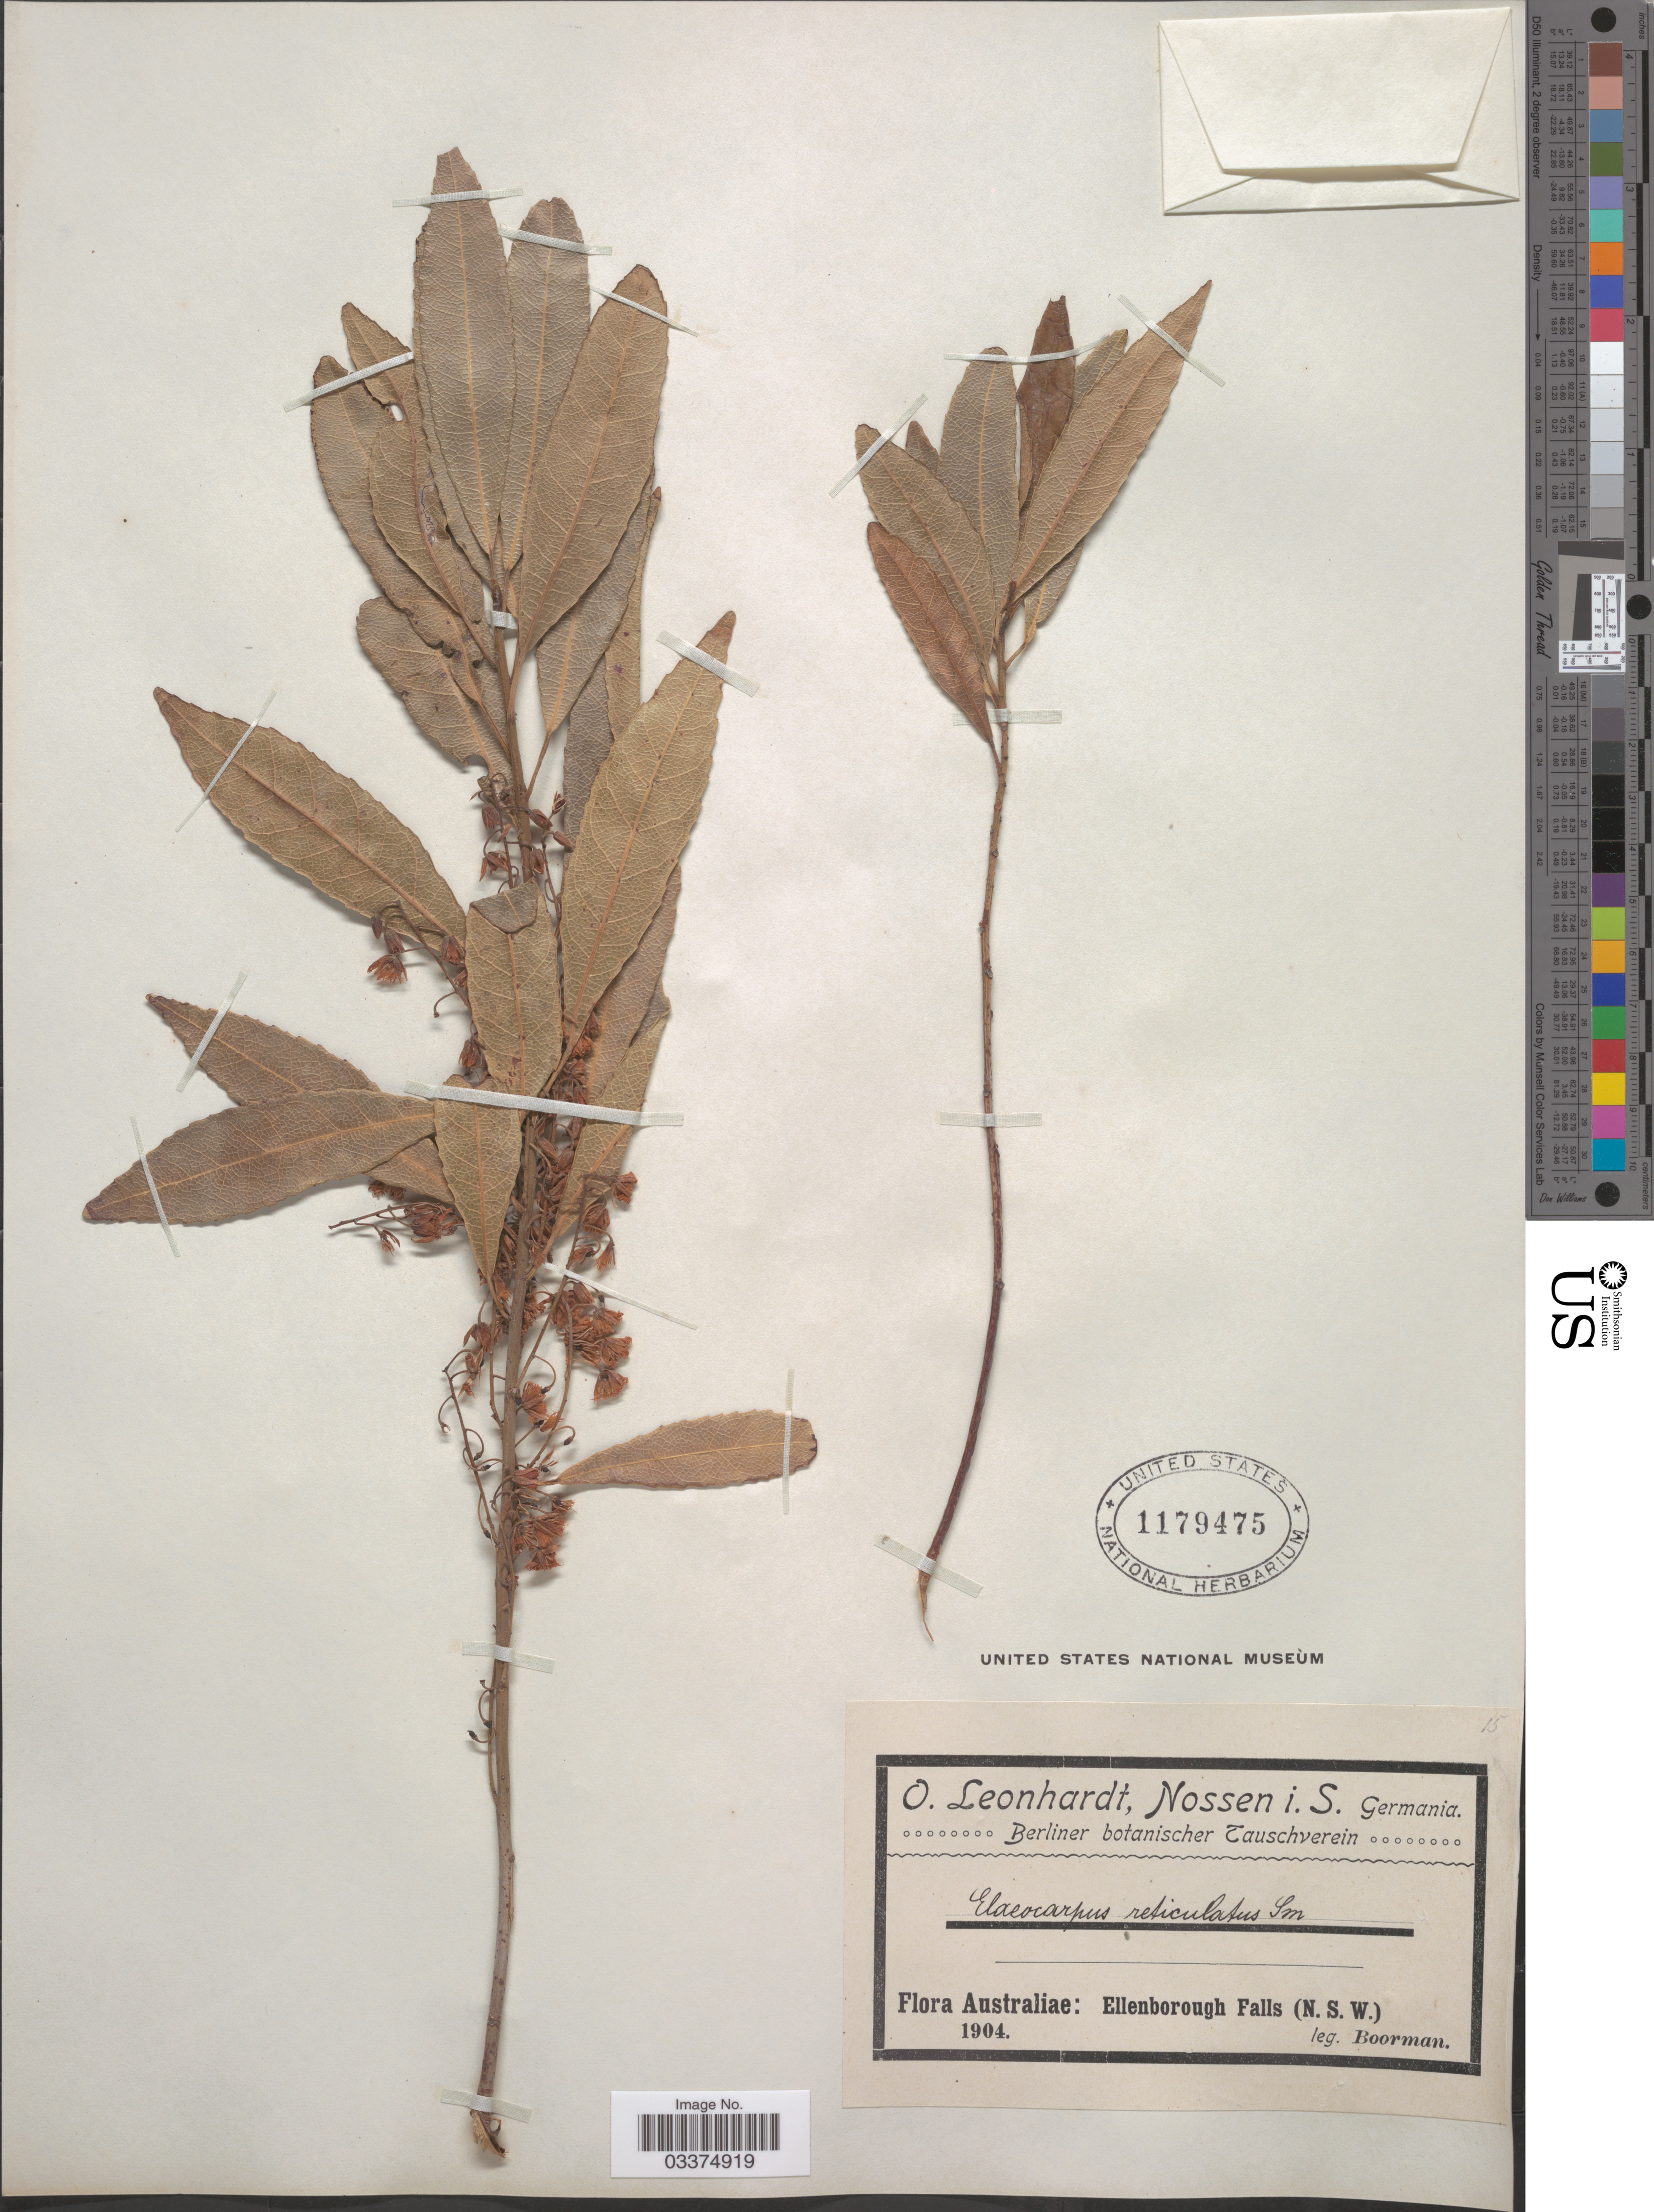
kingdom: Plantae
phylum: Tracheophyta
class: Magnoliopsida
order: Oxalidales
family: Elaeocarpaceae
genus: Elaeocarpus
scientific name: Elaeocarpus reticulatus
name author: Sm.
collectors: -. Boorman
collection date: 1904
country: Australia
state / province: New South Wales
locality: Ellenborough Falls.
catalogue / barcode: US 1179475